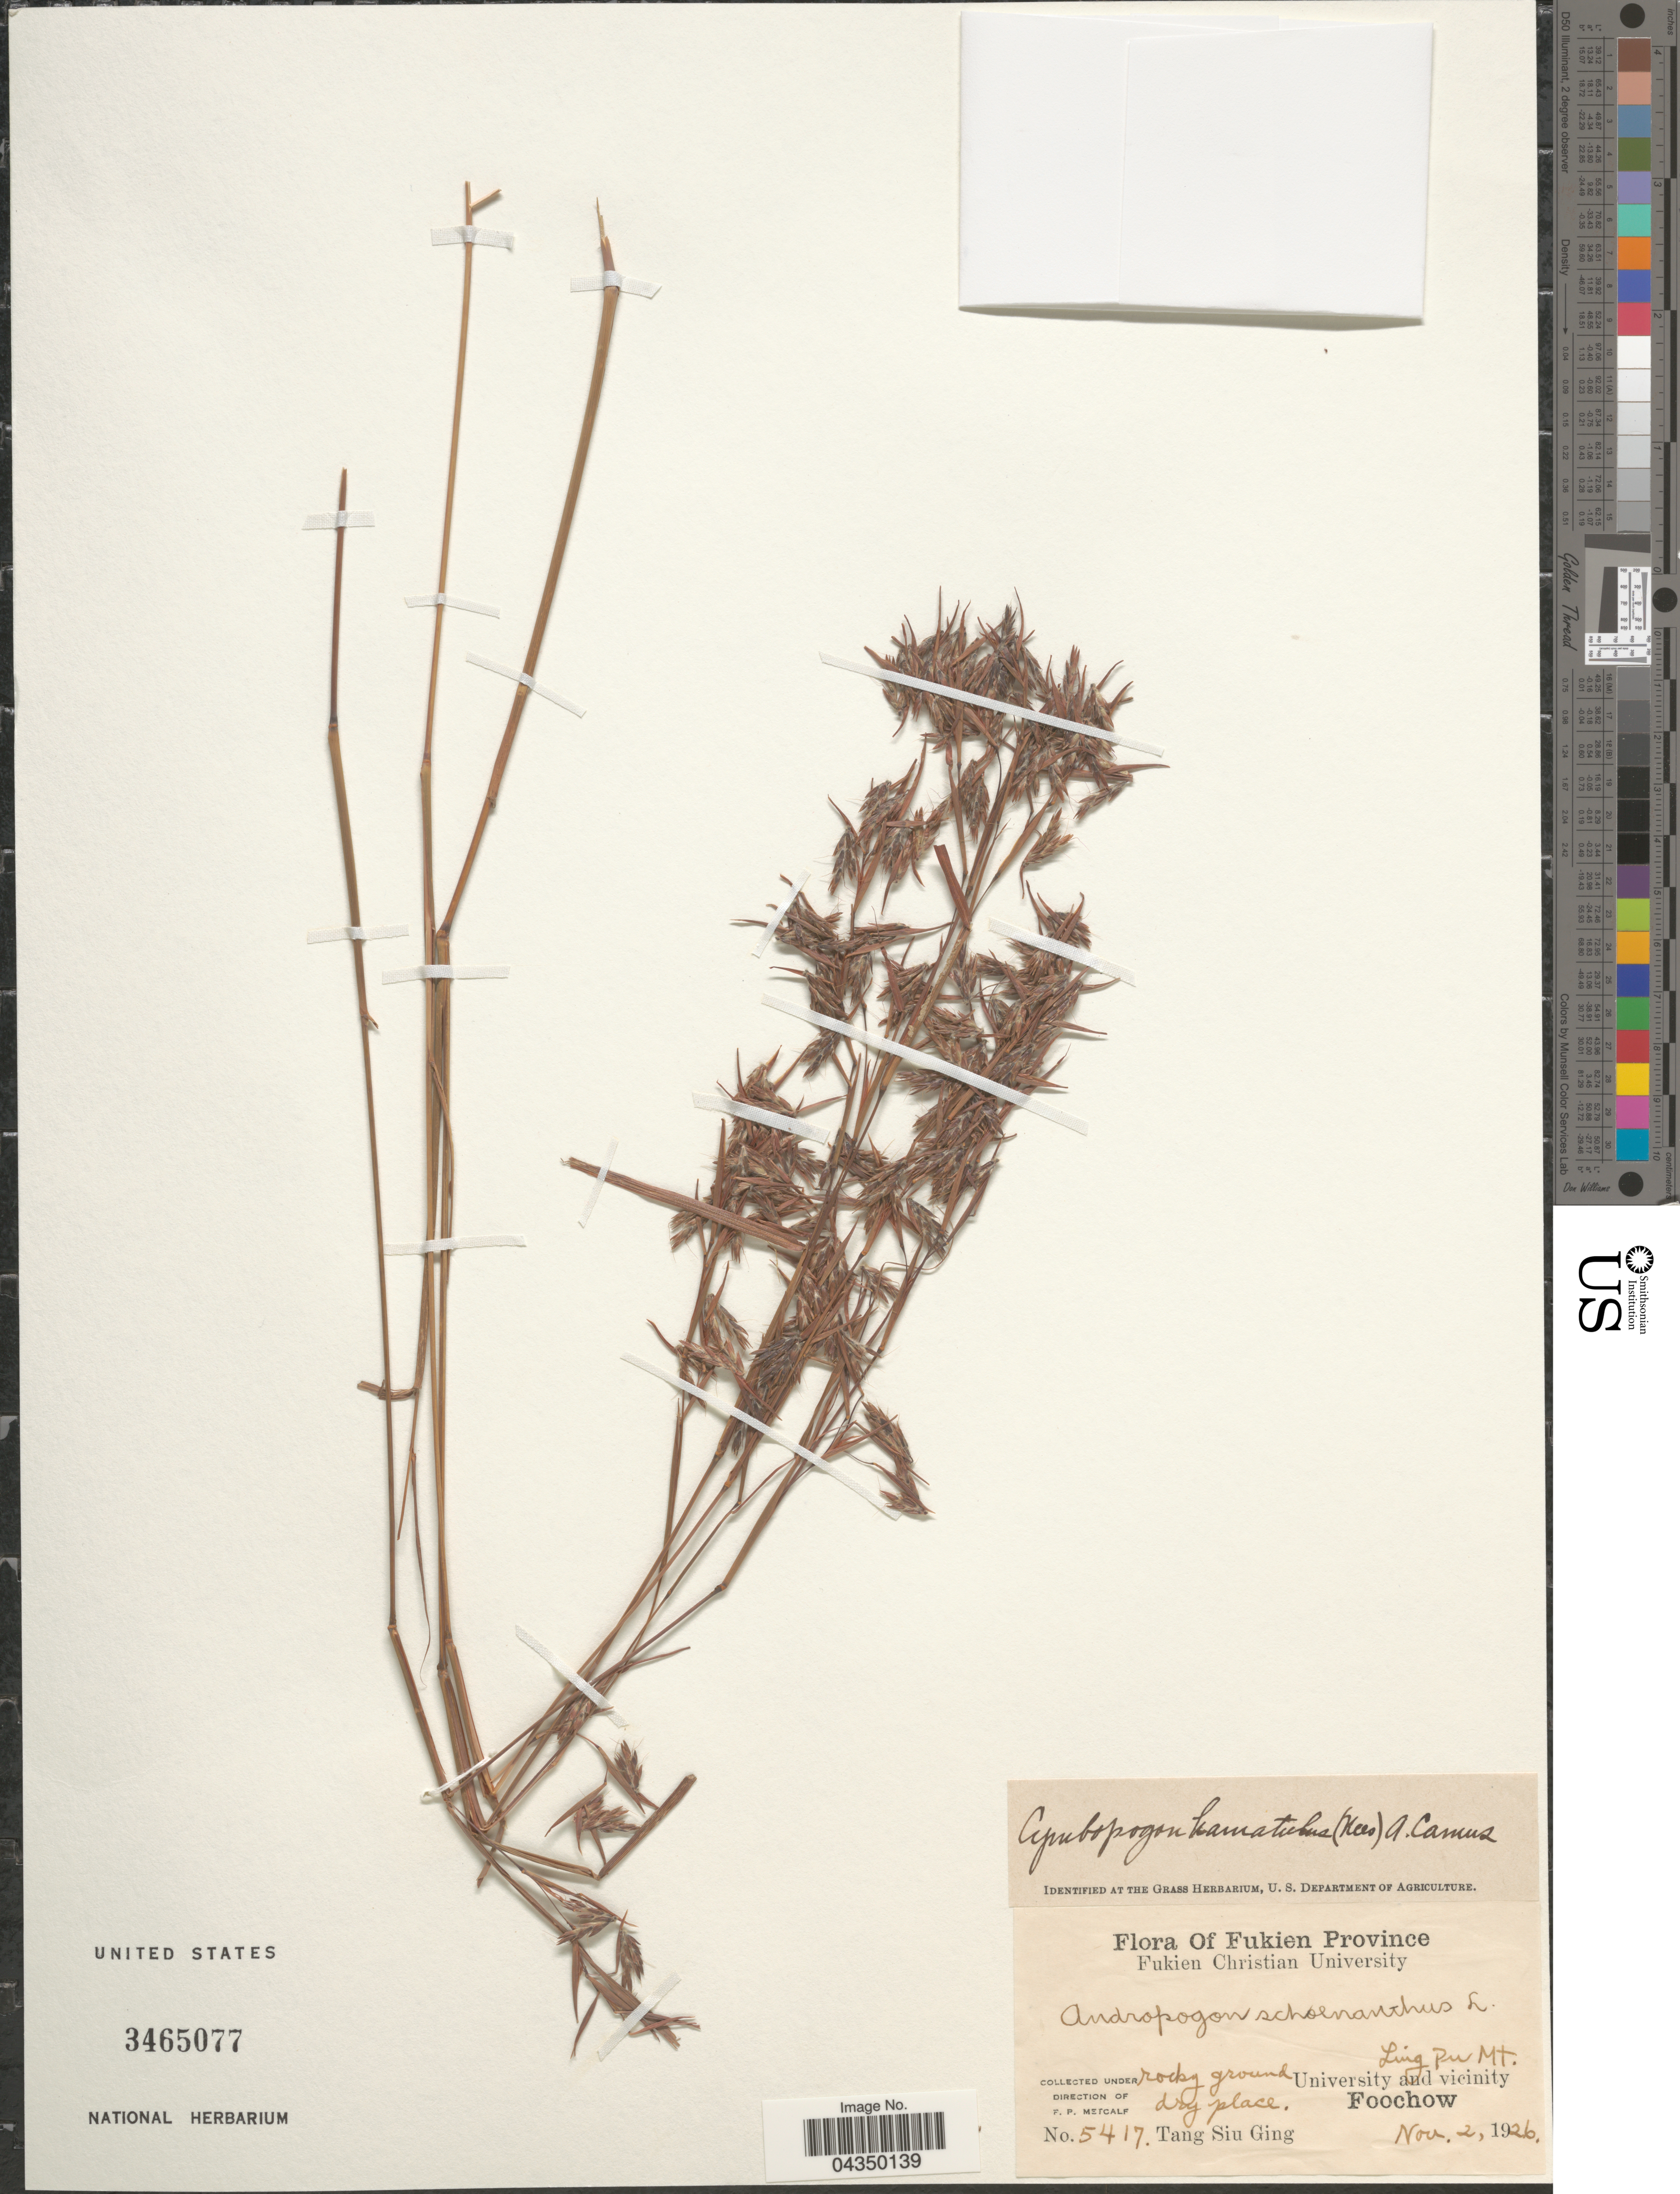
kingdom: Plantae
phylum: Tracheophyta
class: Liliopsida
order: Poales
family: Poaceae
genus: Cymbopogon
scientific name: Cymbopogon tortilis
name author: (J. Presl) A. Camus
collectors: T. Ging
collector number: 5417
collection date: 1926-11-02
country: China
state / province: Fujian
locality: Fukien Province. Ling Pu Mt. University and vicinity. Foochow.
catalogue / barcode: US 3465077